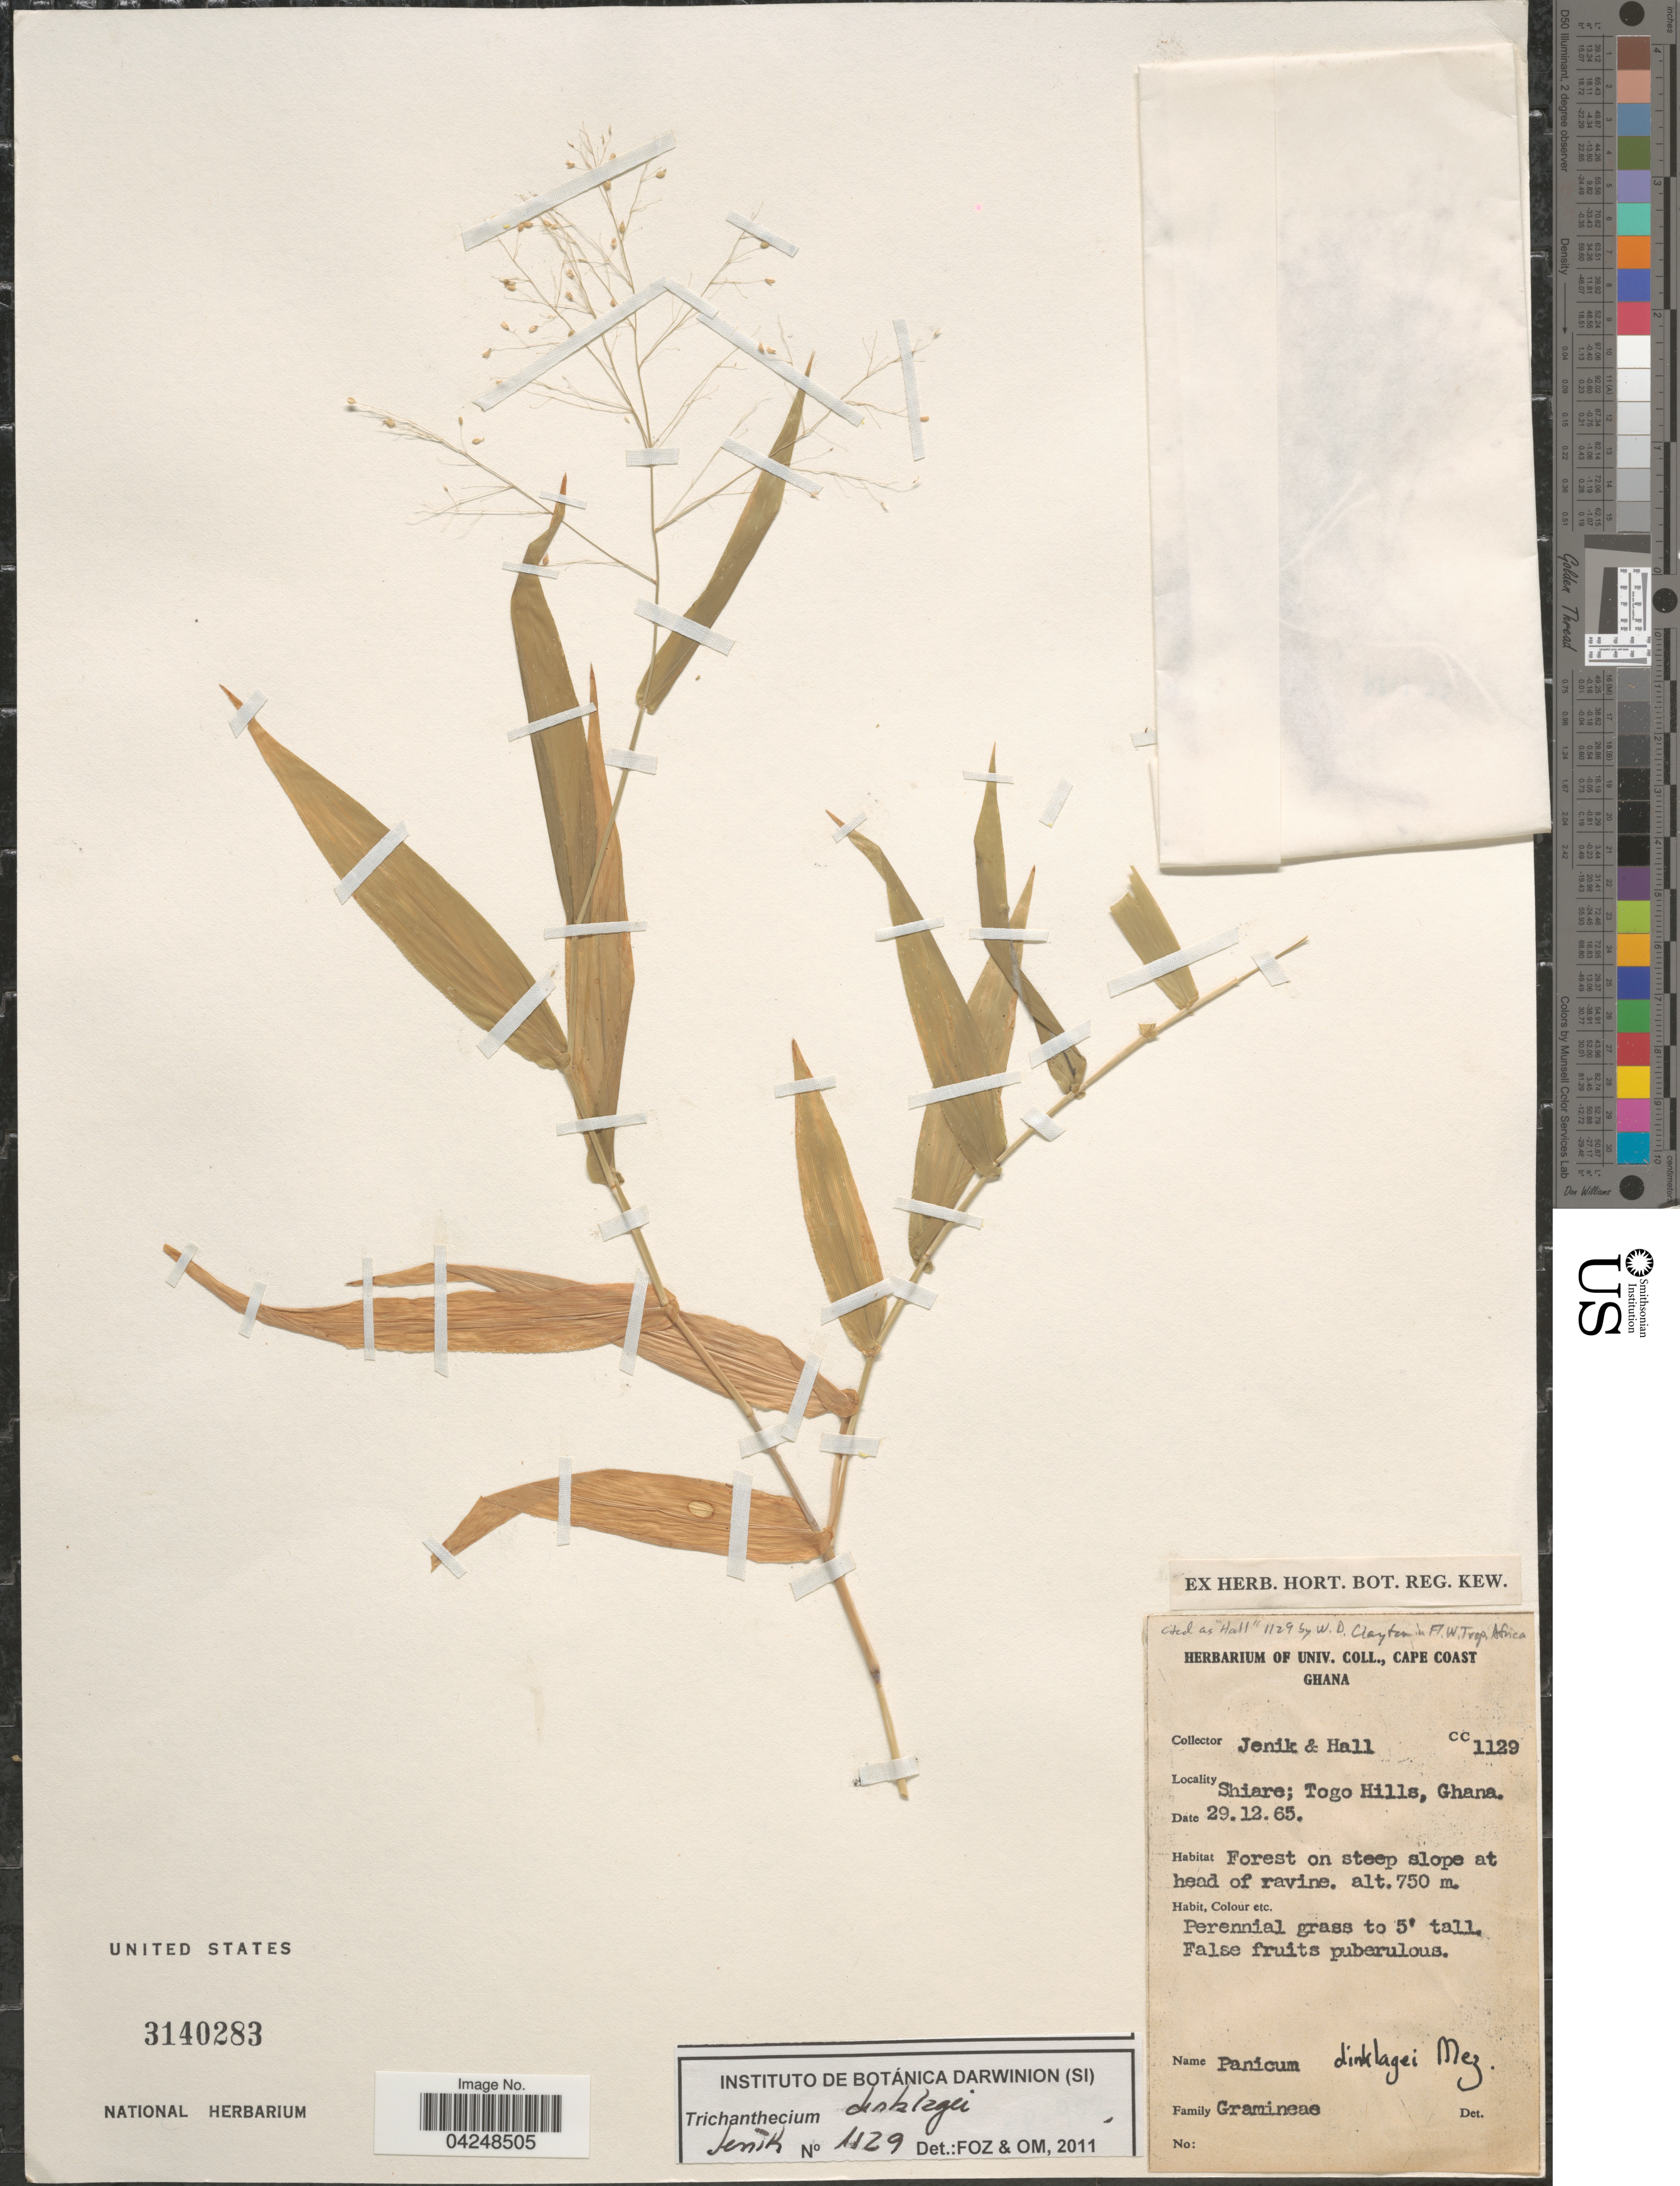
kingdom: Plantae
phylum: Tracheophyta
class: Liliopsida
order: Poales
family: Poaceae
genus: Trichanthecium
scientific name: Trichanthecium dinklagei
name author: (Mez) Zuloaga & Morrone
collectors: Jenik & -- Hall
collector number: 1129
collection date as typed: Transcribed d/m/y: 29/12/65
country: Ghana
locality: Shiare; Togo Hills. Forest on steep slope of head at ravine.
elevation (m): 750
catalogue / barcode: US 3140283